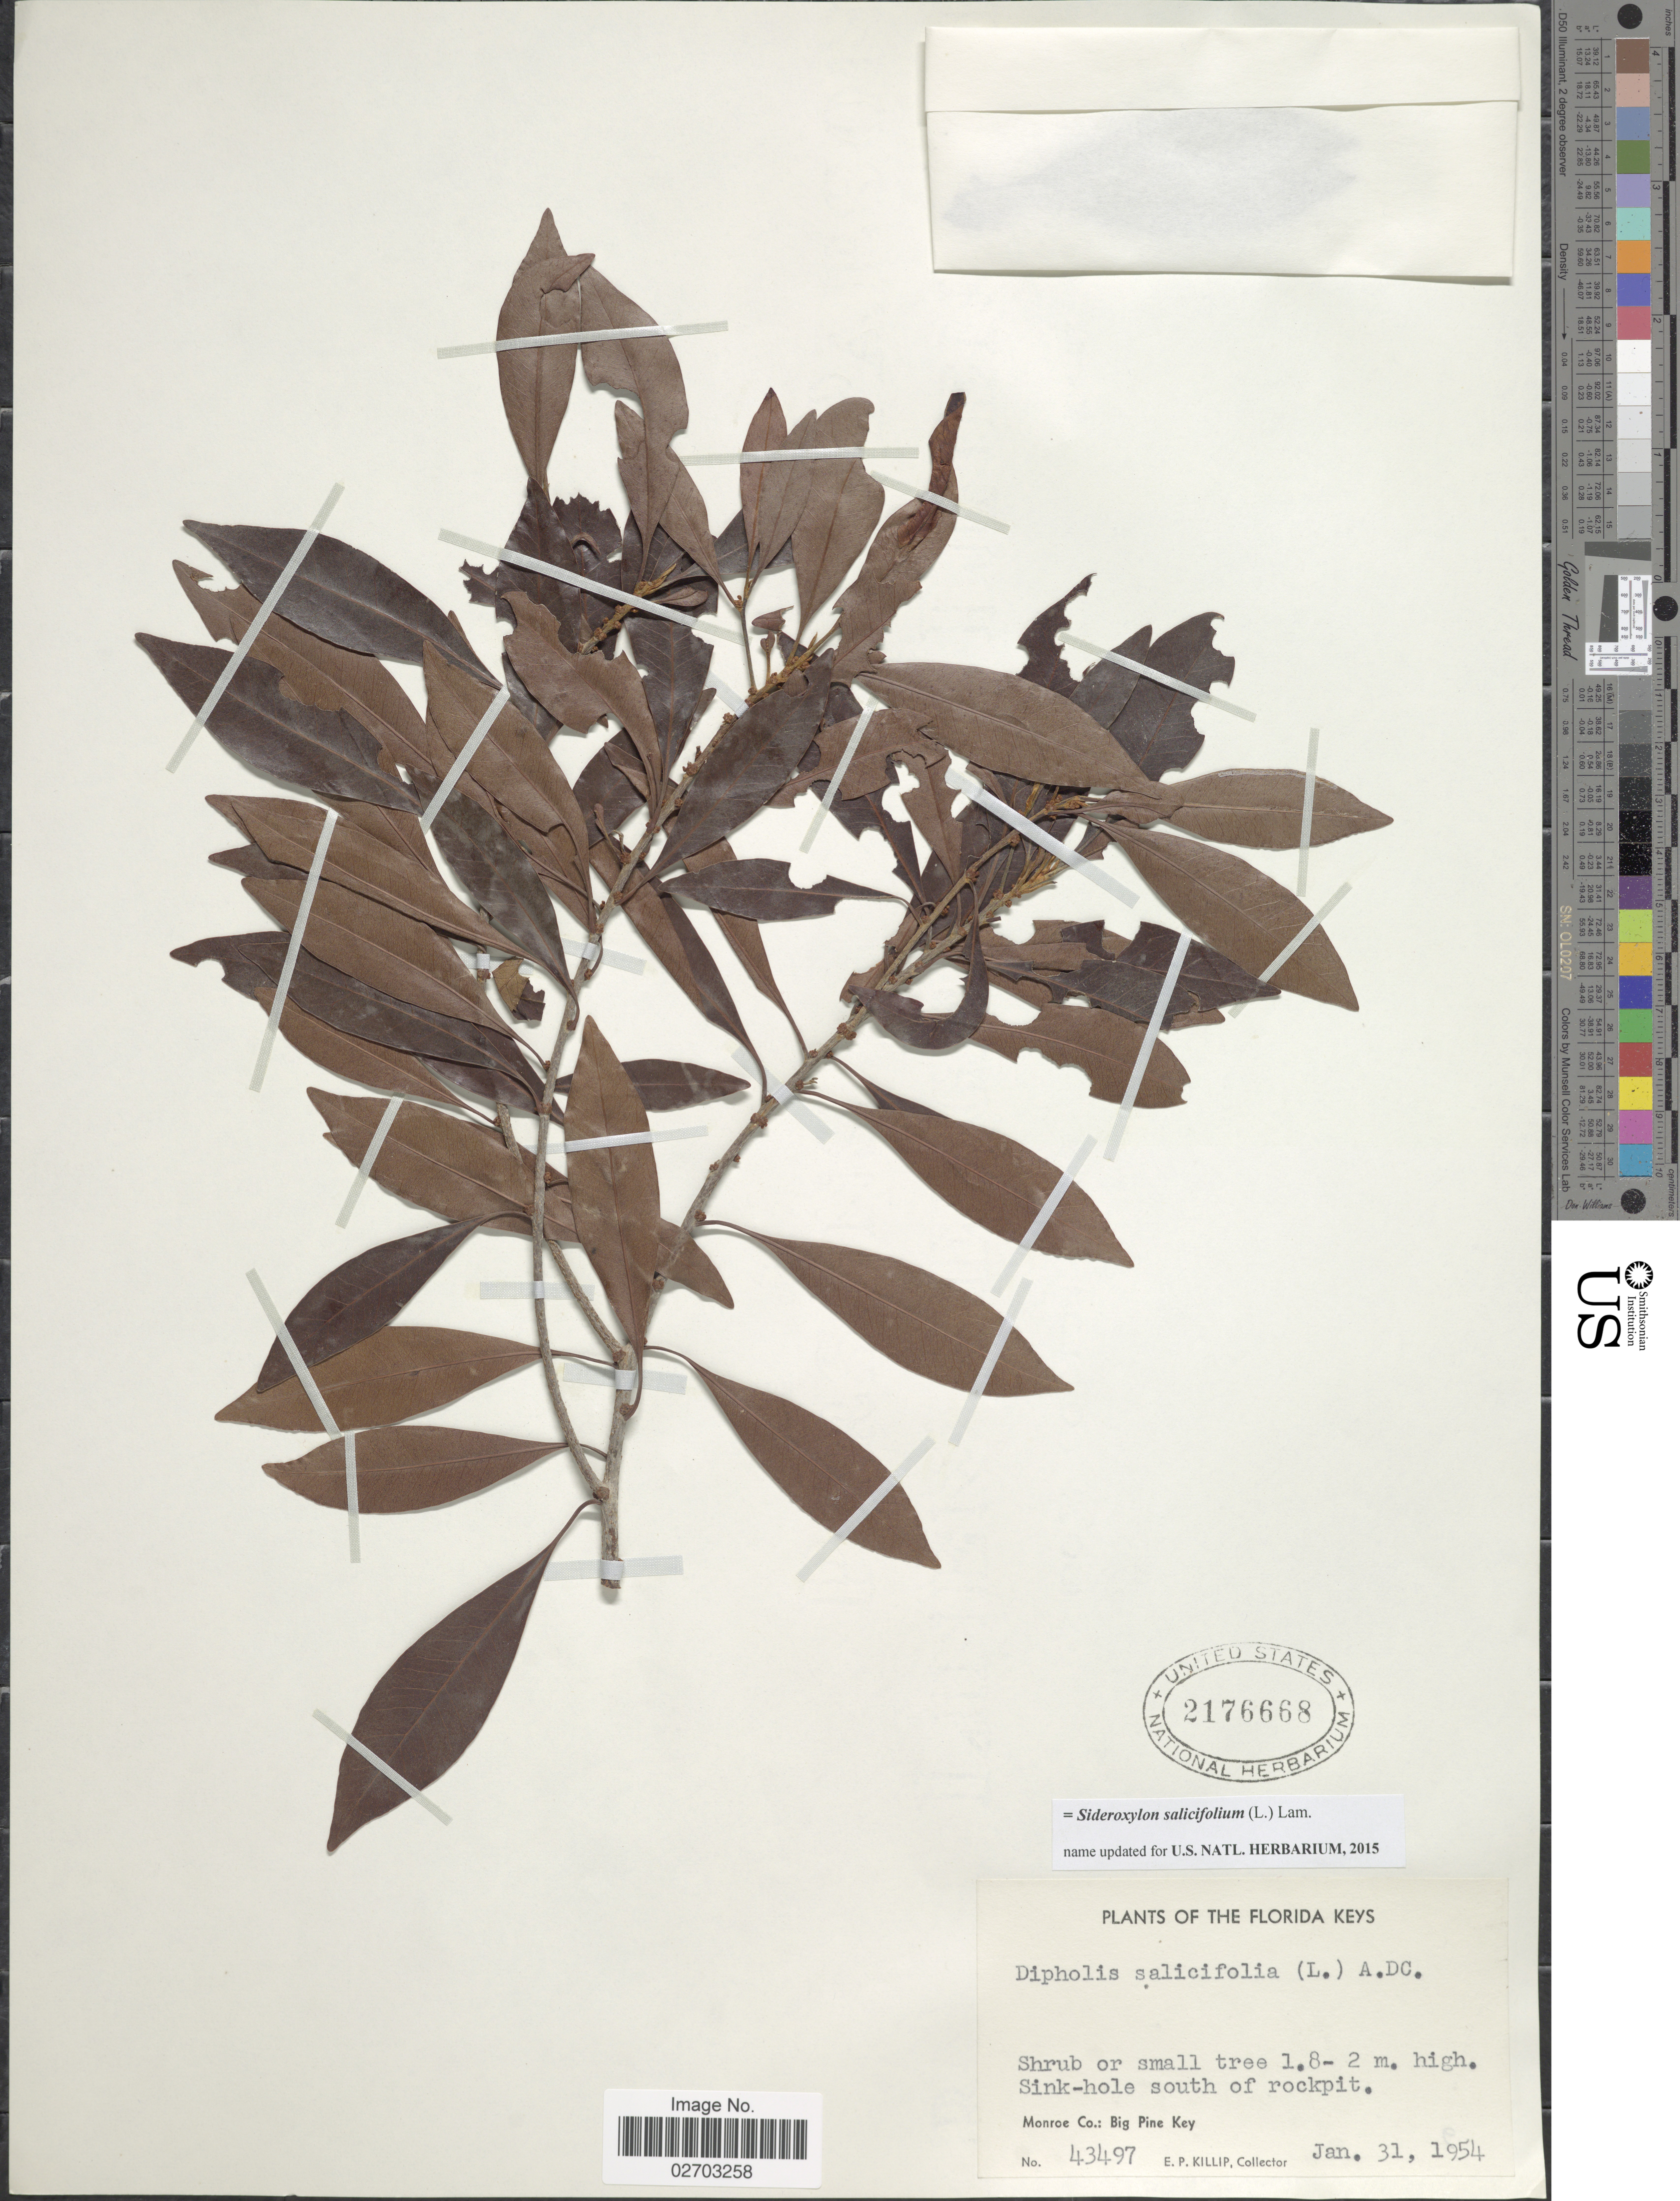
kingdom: Plantae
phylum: Tracheophyta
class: Magnoliopsida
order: Ericales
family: Sapotaceae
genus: Sideroxylon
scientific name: Sideroxylon salicifolium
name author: (L.) Lam.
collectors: E. P. Killip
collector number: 43497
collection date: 1954-01-31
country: United States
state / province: Florida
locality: Florida Keys, Sink-hole south of rockpit, Monroe Co.: Big Pine Key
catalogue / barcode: US 2176668